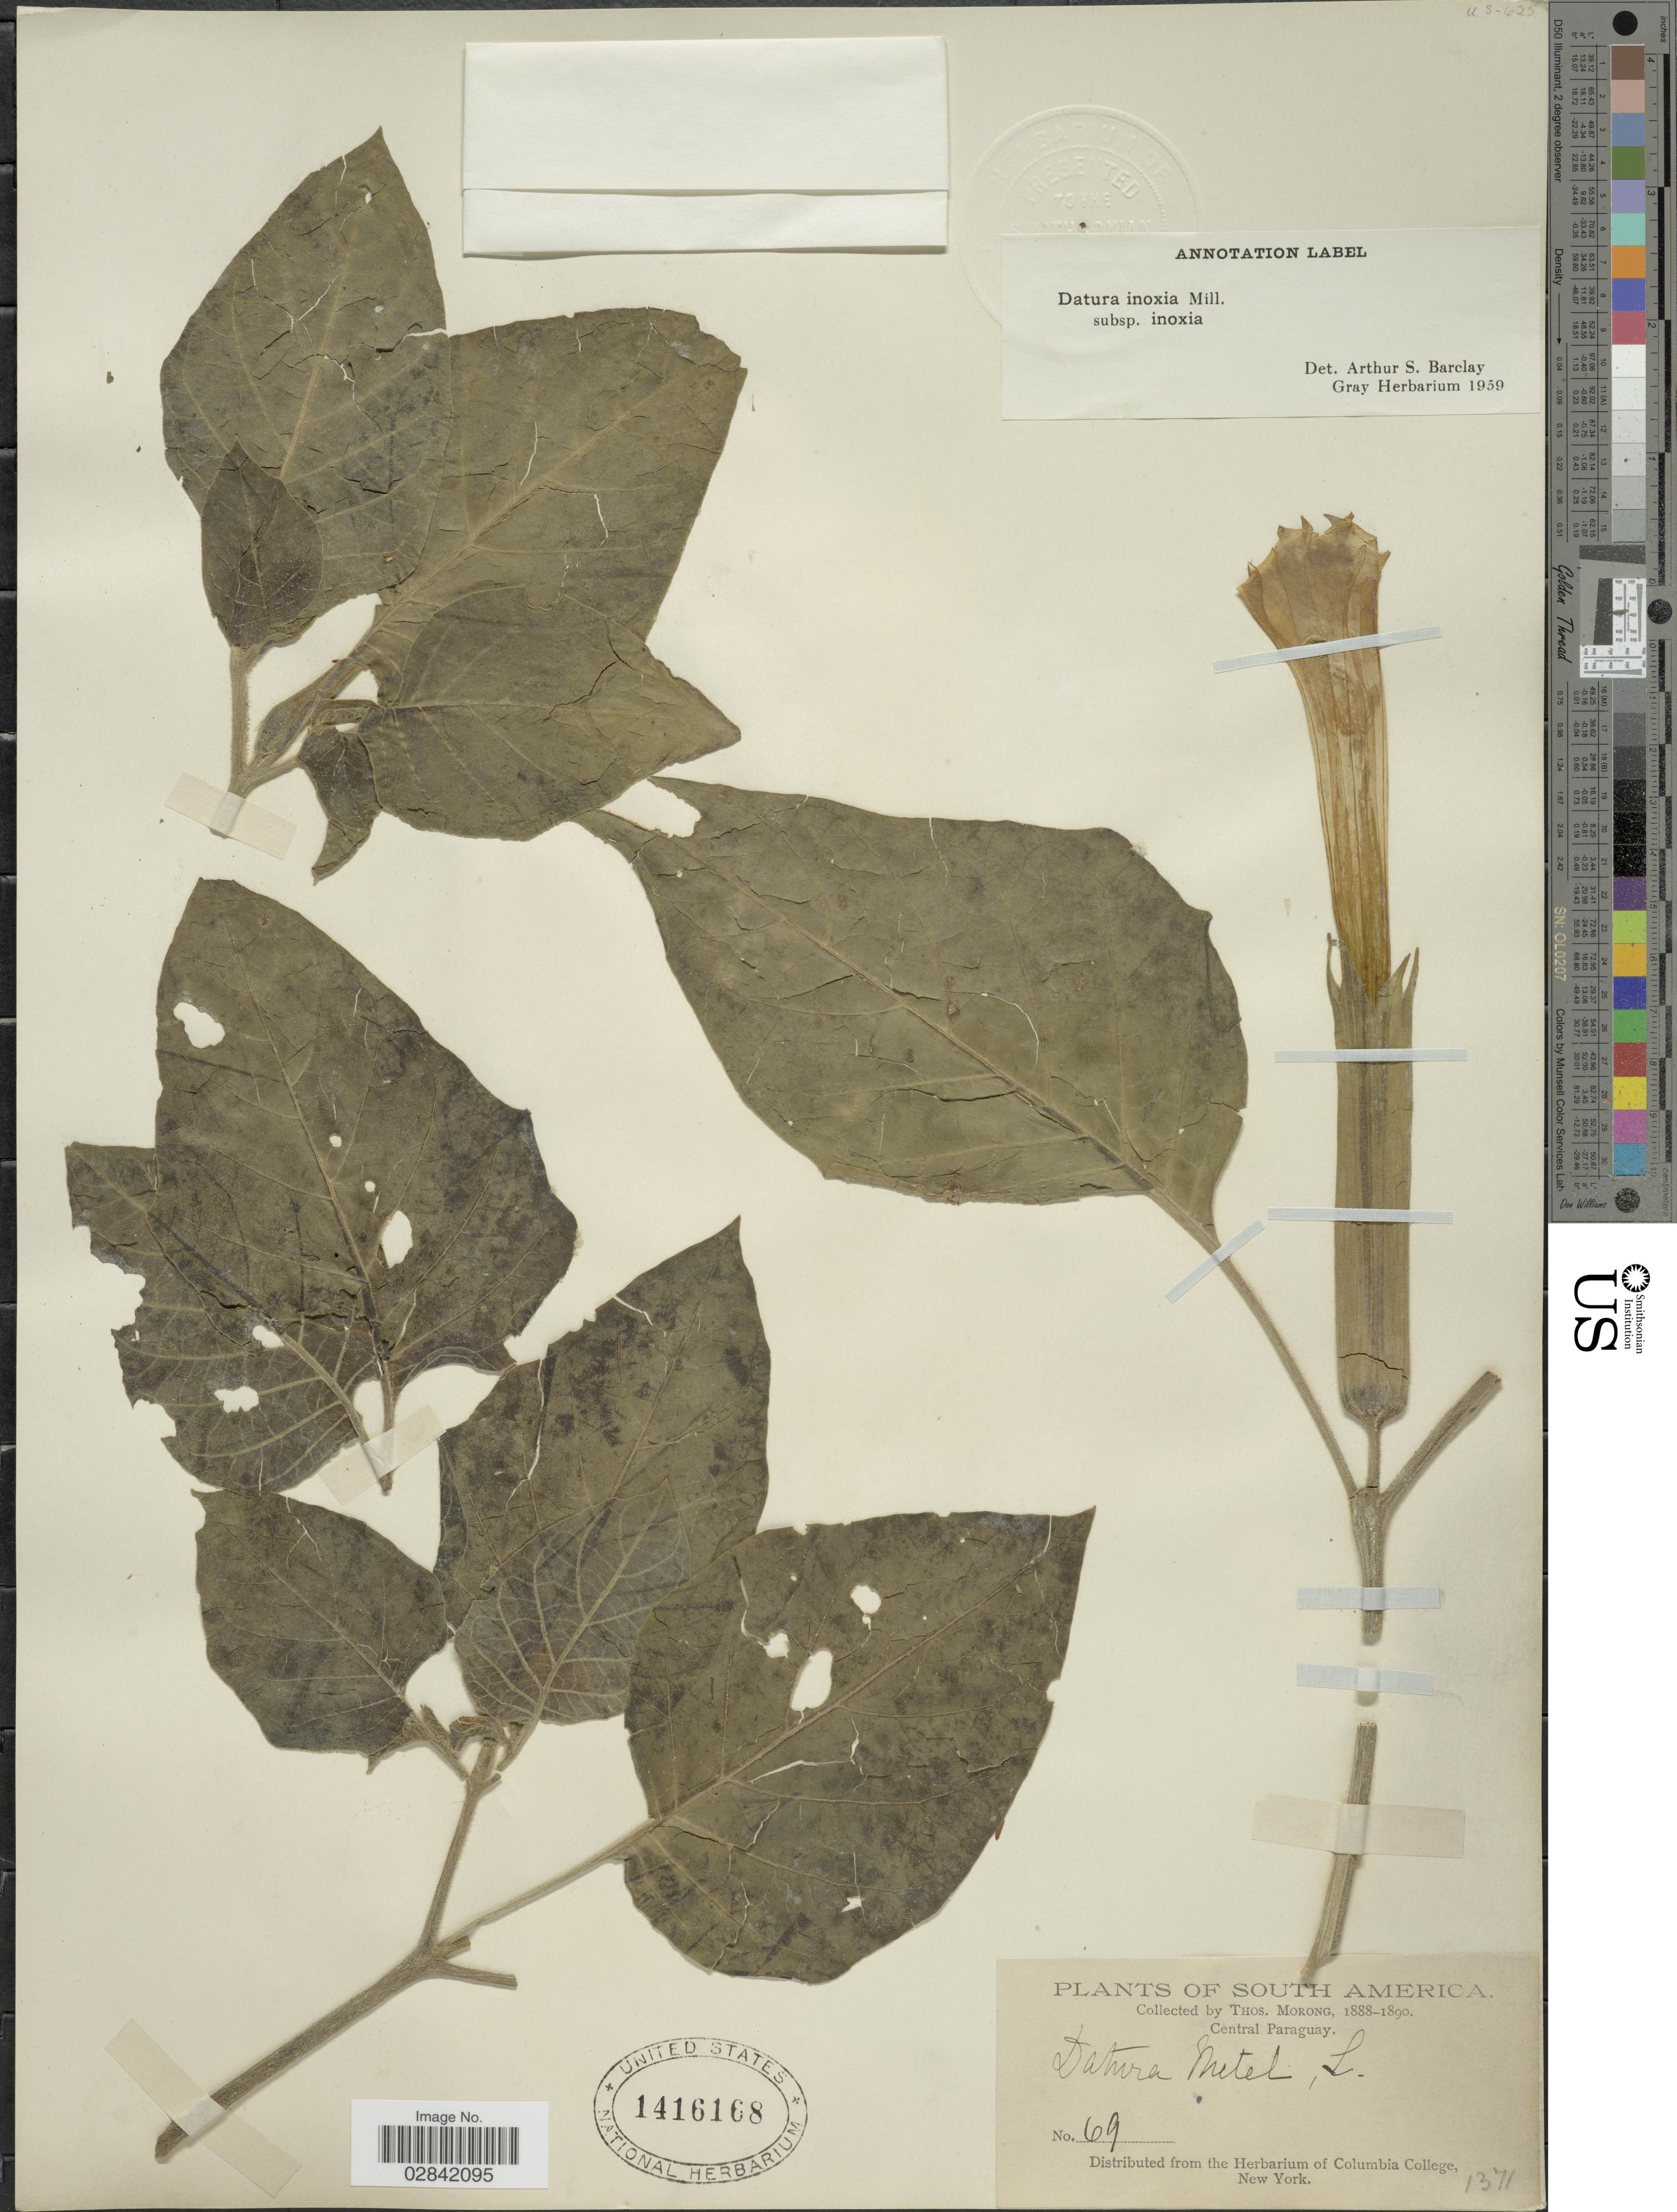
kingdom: Plantae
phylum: Tracheophyta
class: Magnoliopsida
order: Solanales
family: Solanaceae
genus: Datura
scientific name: Datura innoxia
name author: Mill.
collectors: ex herb. T. Morong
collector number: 69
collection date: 1880/1890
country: Paraguay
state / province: Central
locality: Central Paraguay.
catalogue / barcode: US 1416168